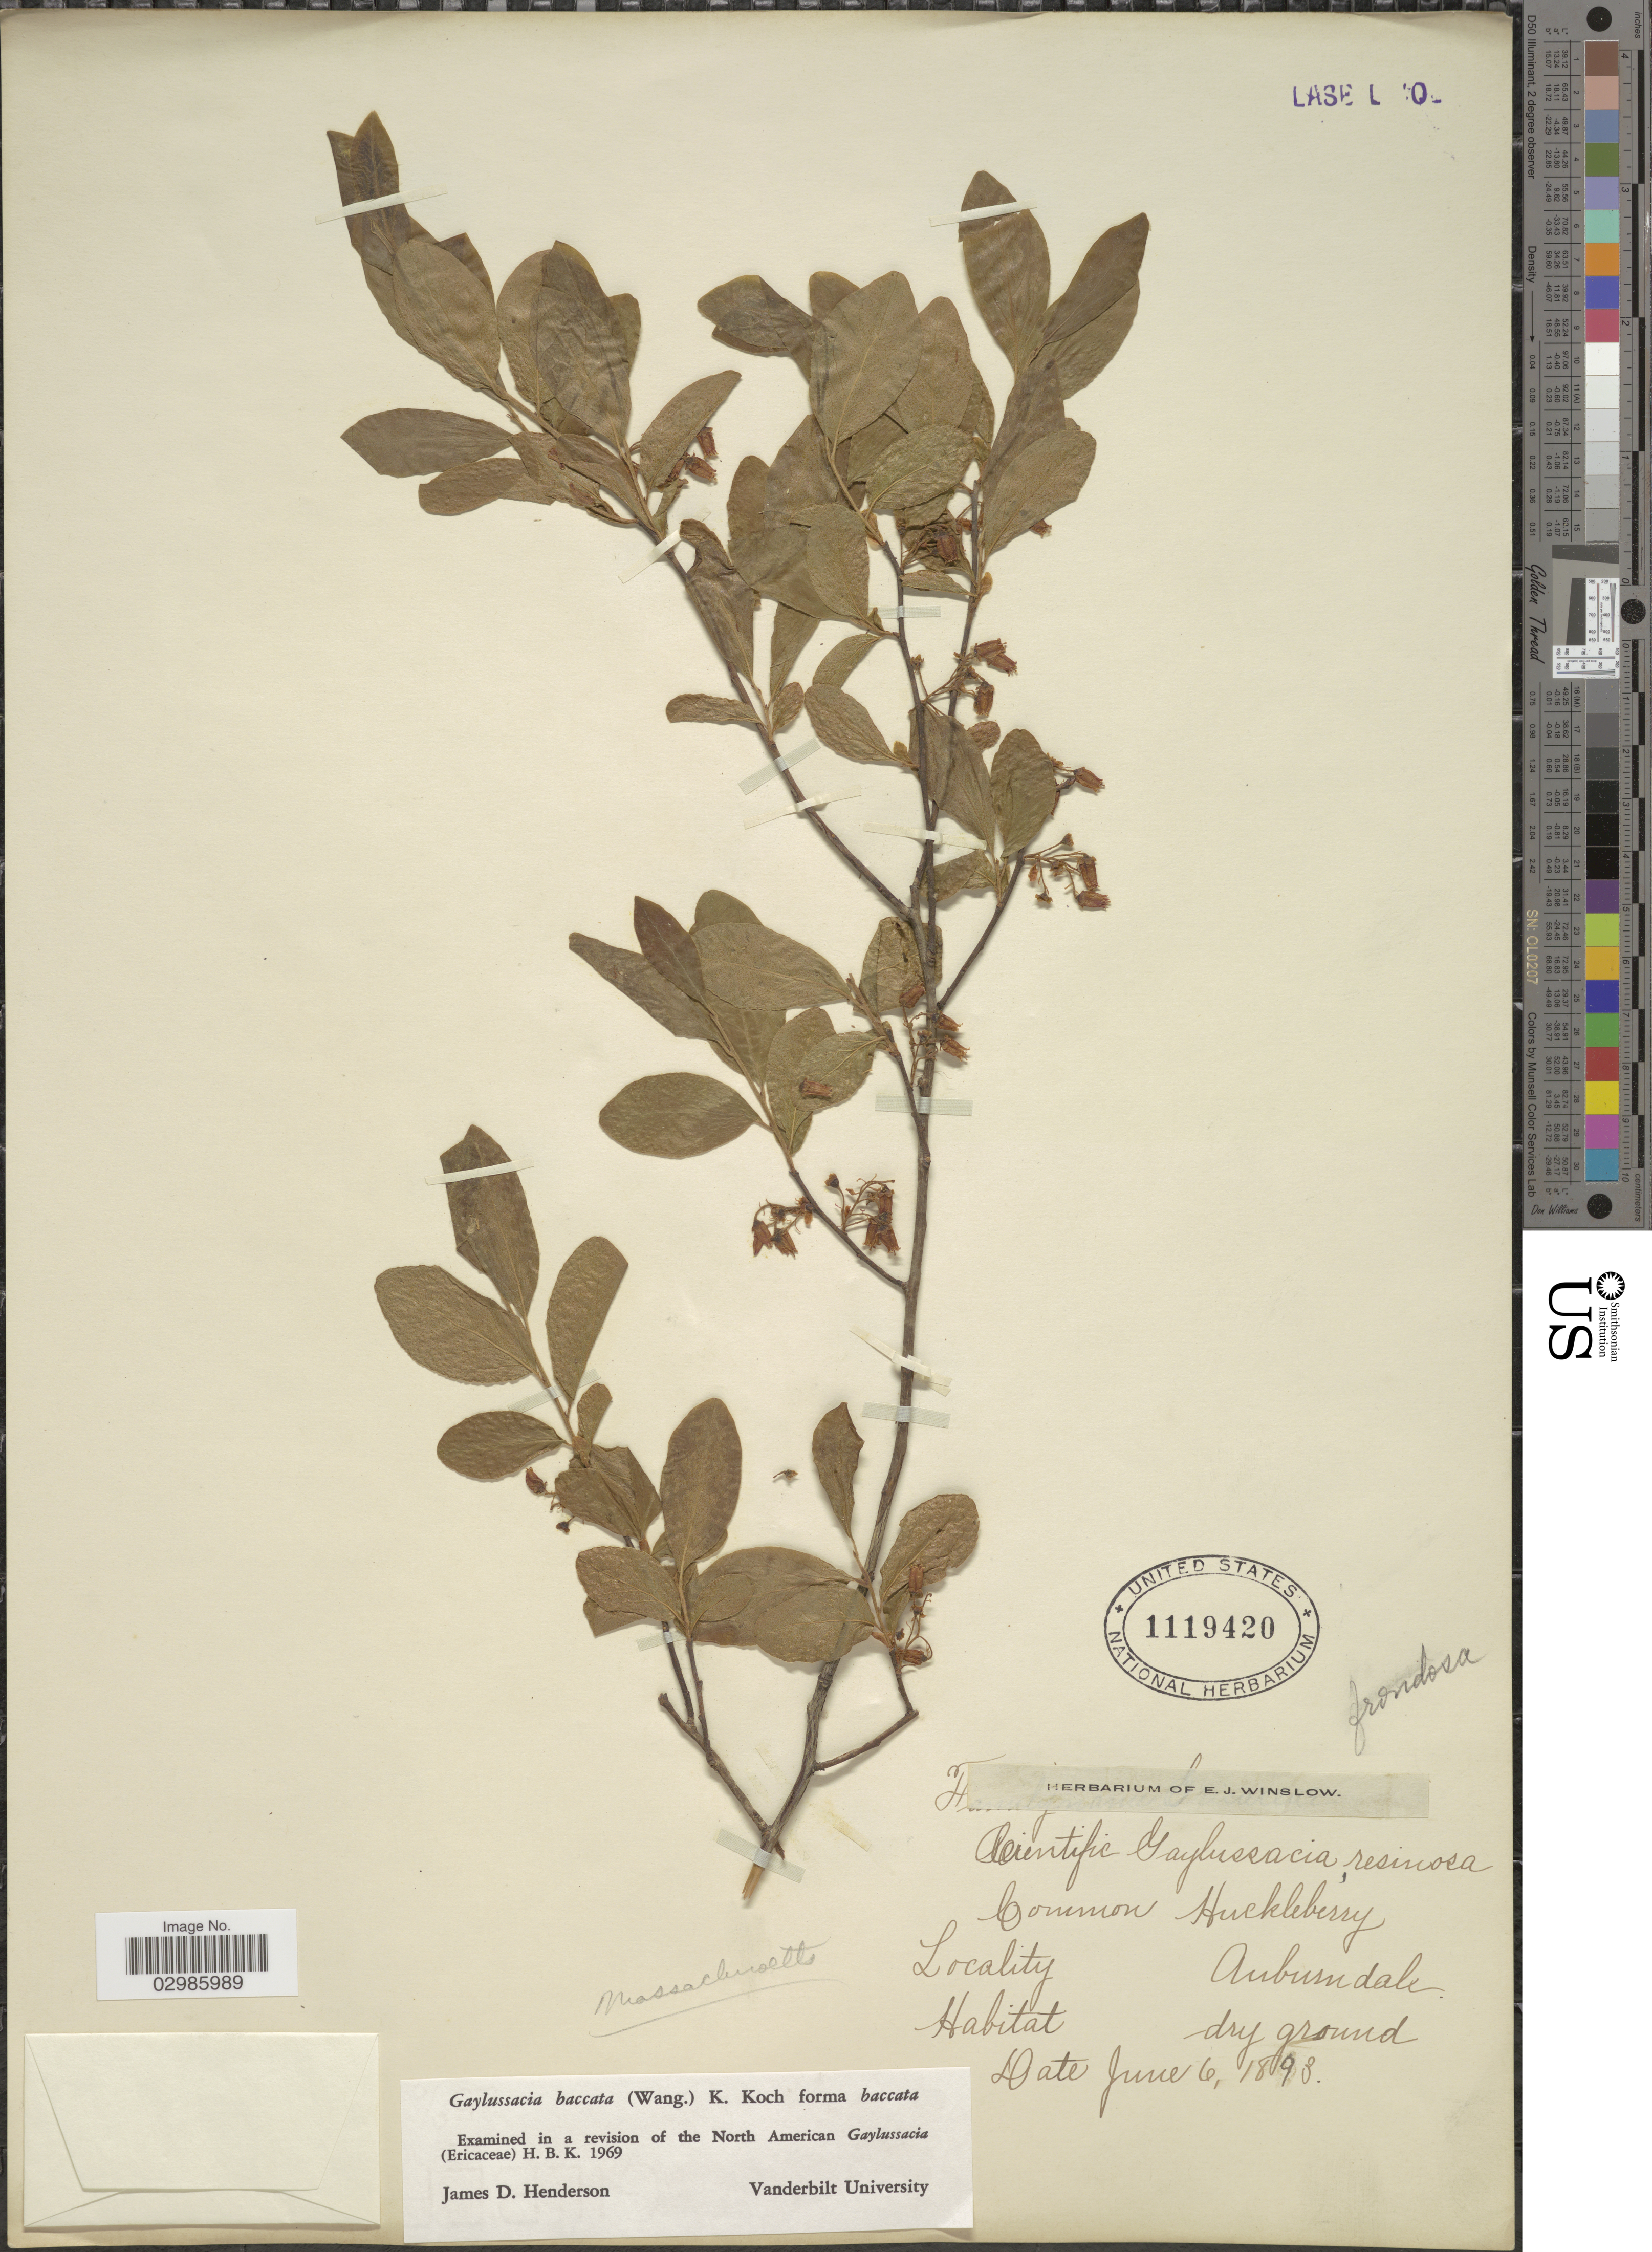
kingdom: Plantae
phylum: Tracheophyta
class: Magnoliopsida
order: Ericales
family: Ericaceae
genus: Gaylussacia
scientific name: Gaylussacia baccata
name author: (Wangenh.) K. Koch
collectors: ex herb. E. J. Winslow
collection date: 1893-06-06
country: United States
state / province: Massachusetts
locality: Auburndale.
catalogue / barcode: US 1119420